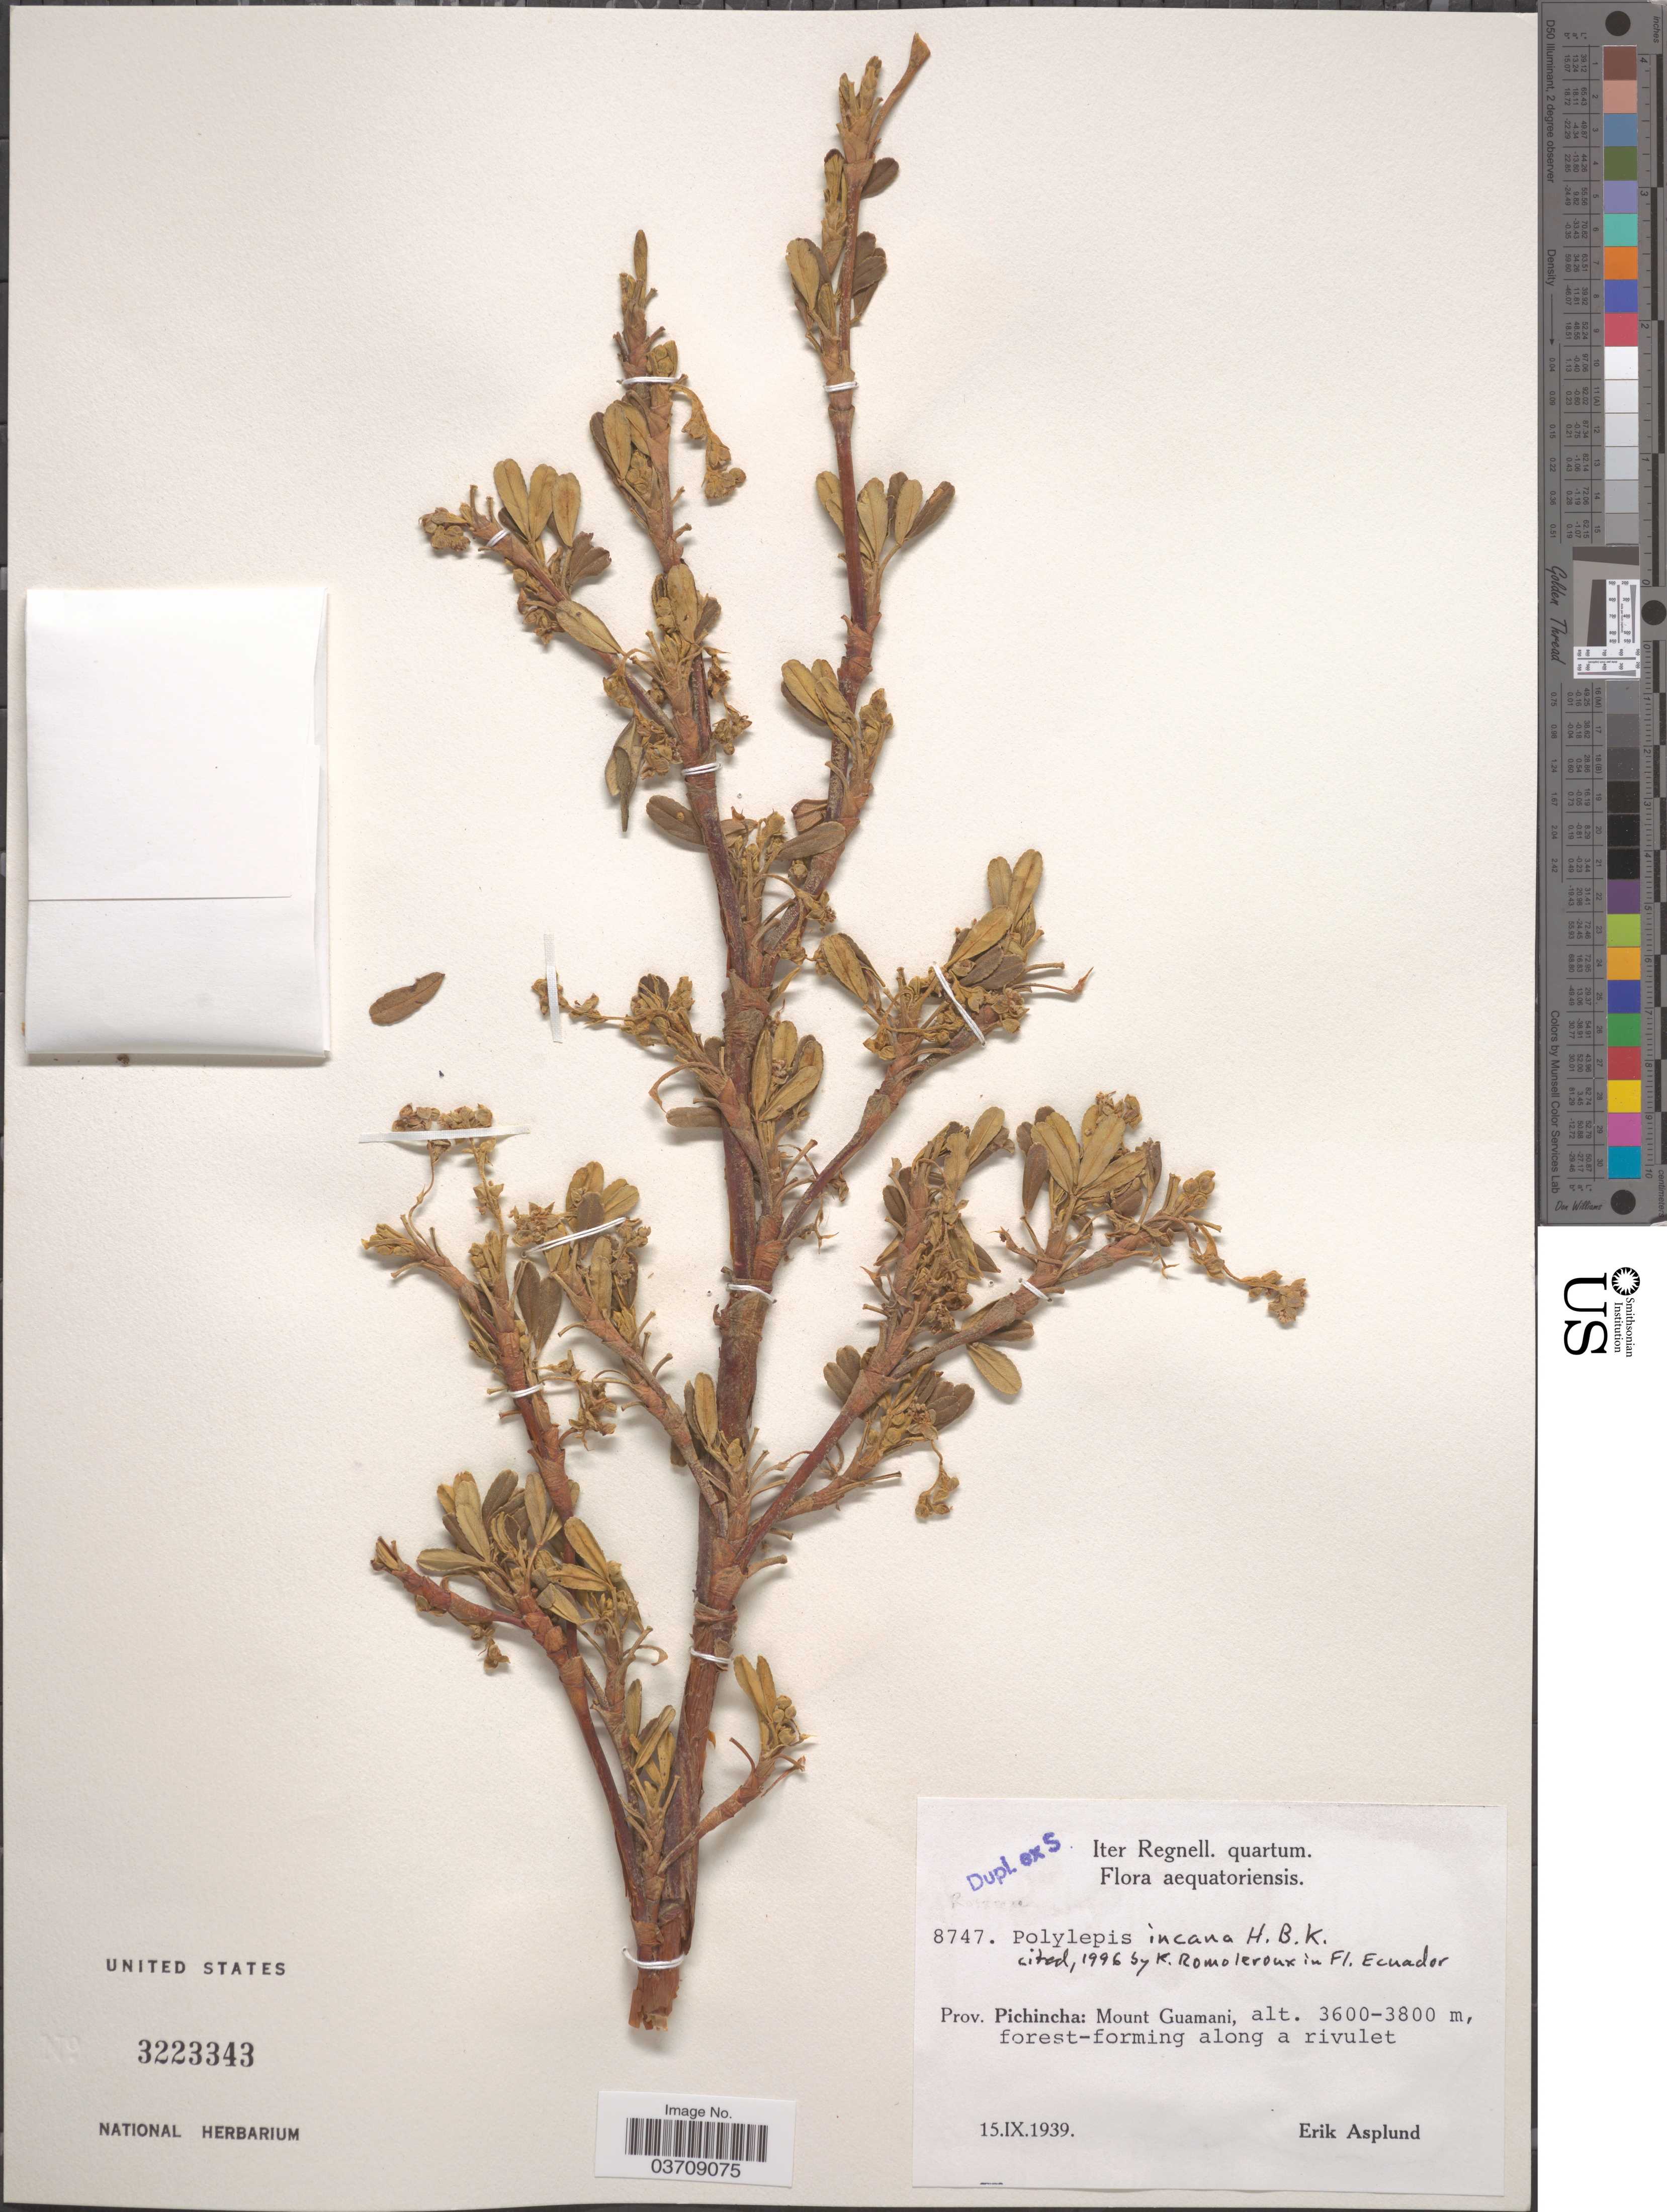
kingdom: Plantae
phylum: Tracheophyta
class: Magnoliopsida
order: Rosales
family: Rosaceae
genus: Polylepis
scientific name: Polylepis incana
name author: Kunth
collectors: E. Asplund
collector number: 8747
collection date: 1939-09-15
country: Ecuador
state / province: Pichincha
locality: Mount Guamani.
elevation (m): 3600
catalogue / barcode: US 3223343